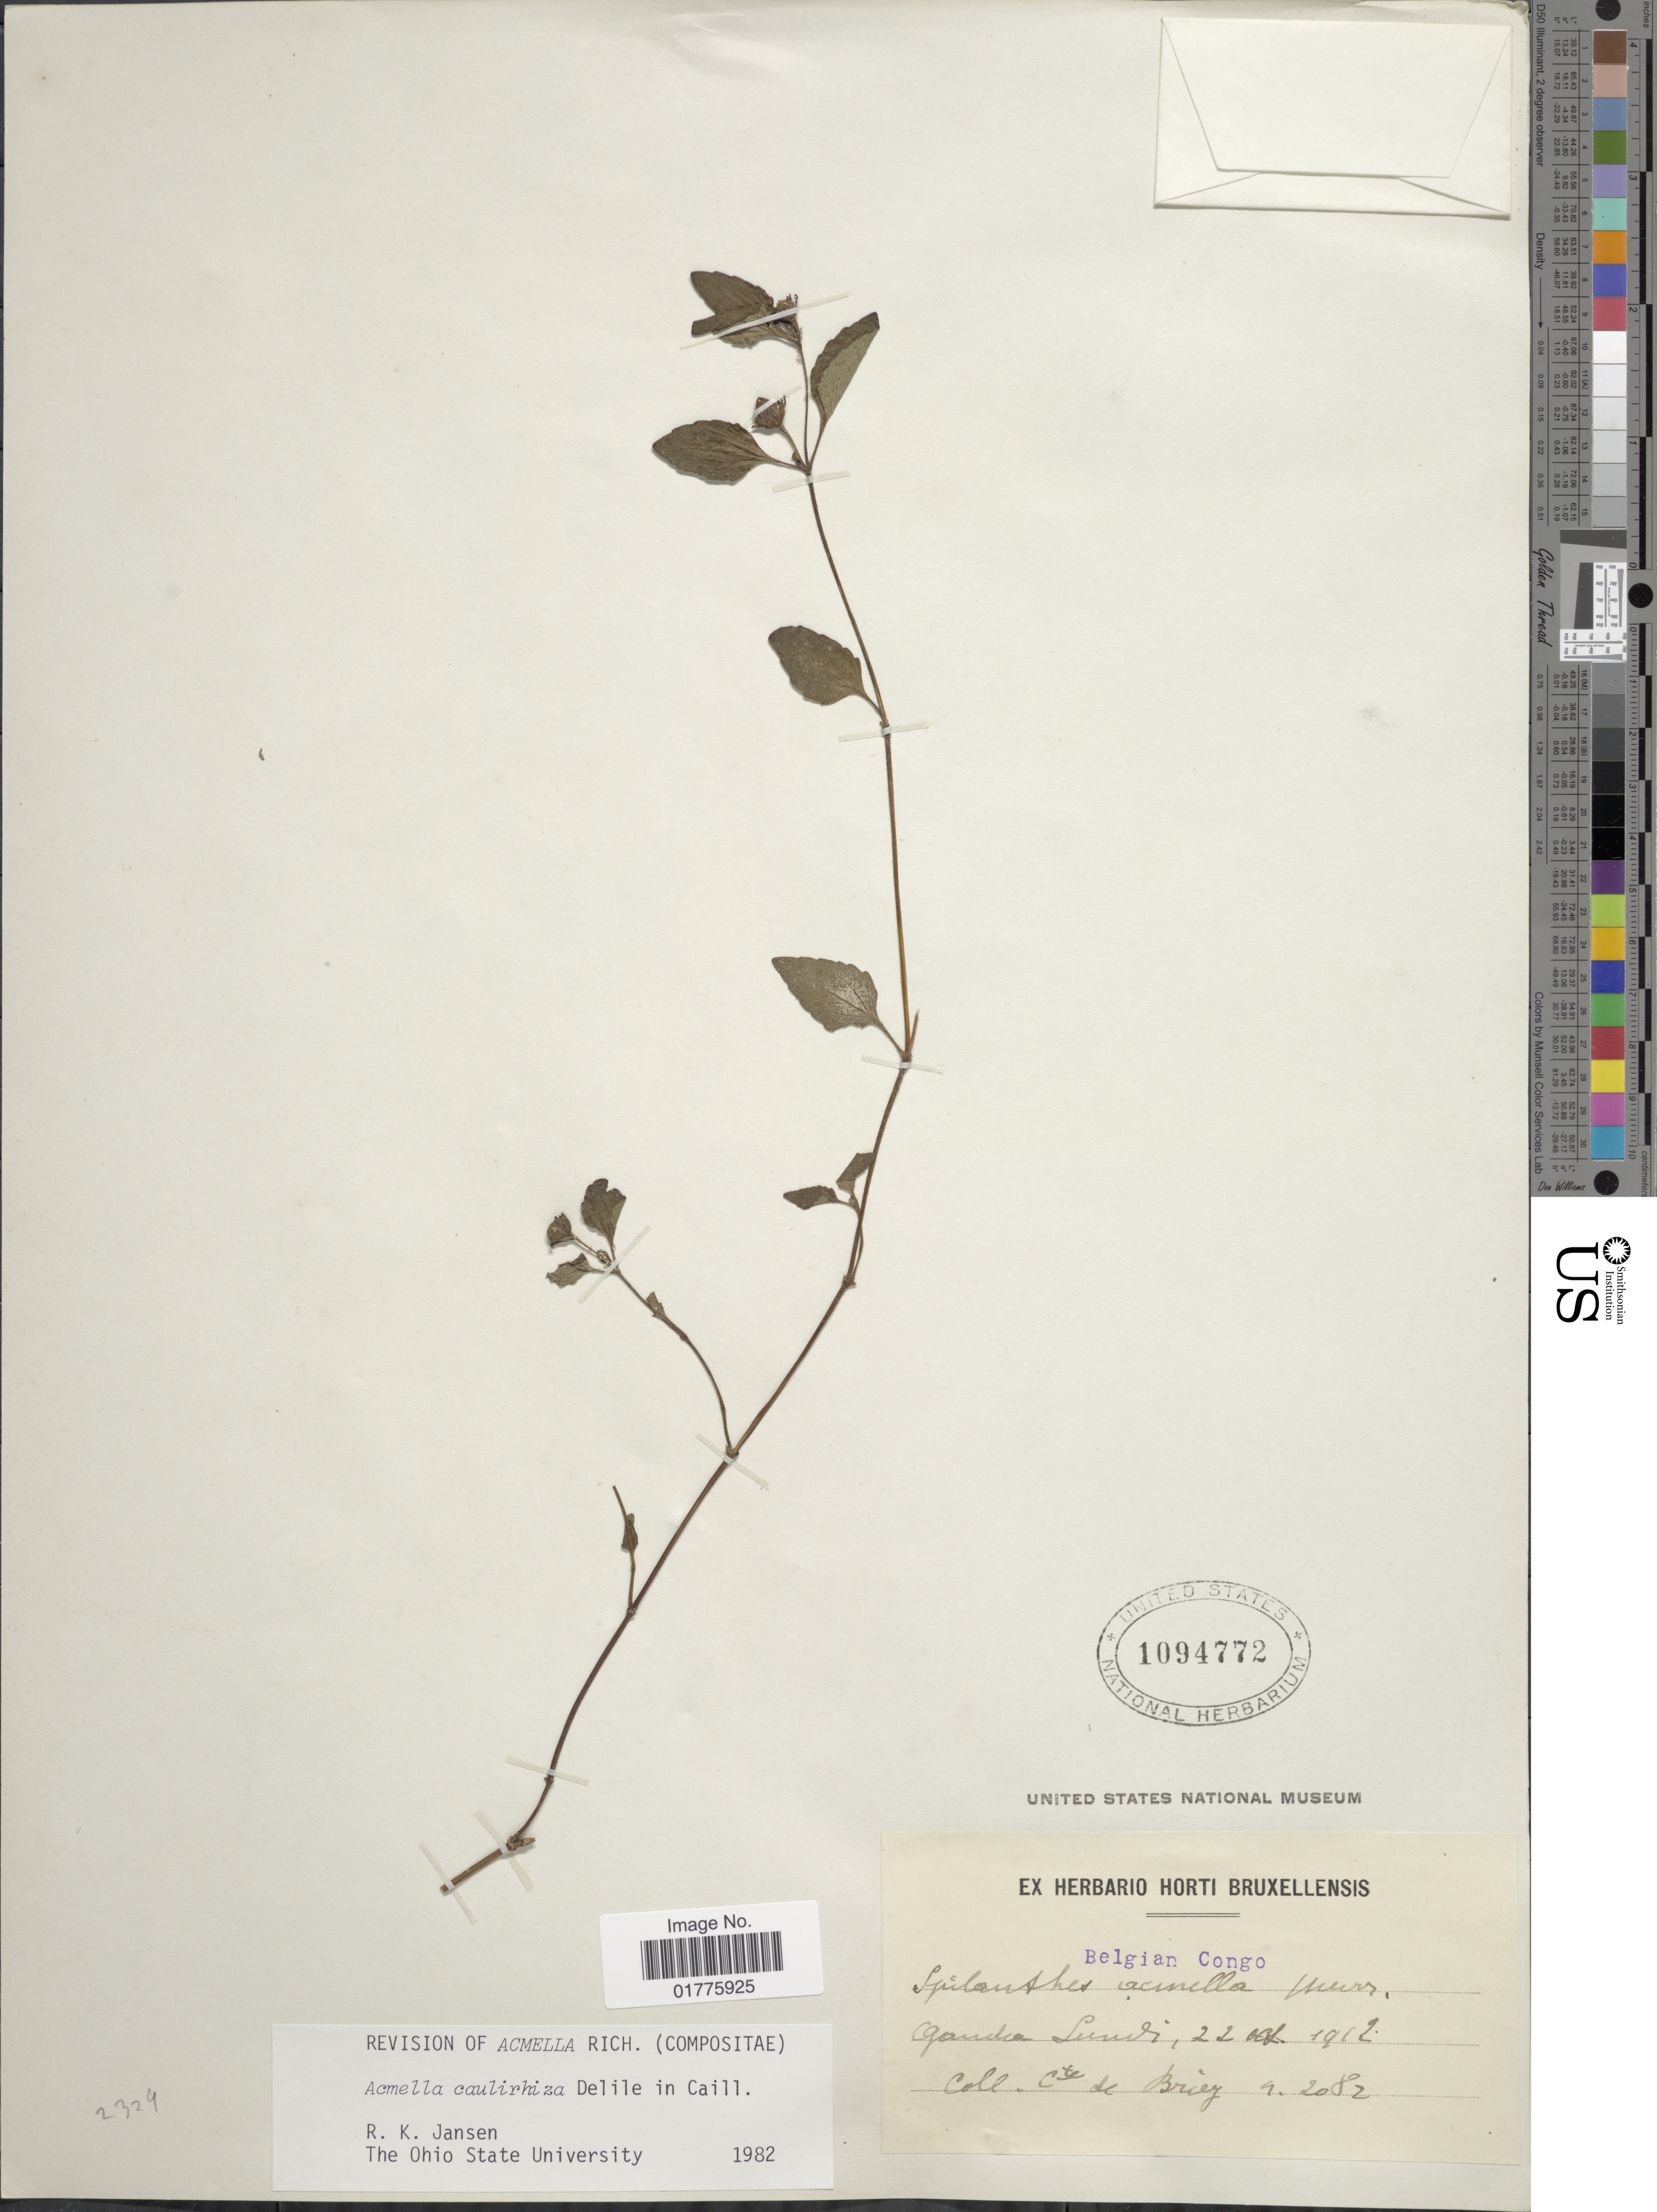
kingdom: Plantae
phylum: Tracheophyta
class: Magnoliopsida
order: Asterales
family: Asteraceae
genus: Acmella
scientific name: Acmella caulirhiza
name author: Delile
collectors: Cte de Briez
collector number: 92082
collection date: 1912-10-22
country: Congo, Democratic Republic of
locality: Uganda Lunudi Congo Belge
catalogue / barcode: US 1094772